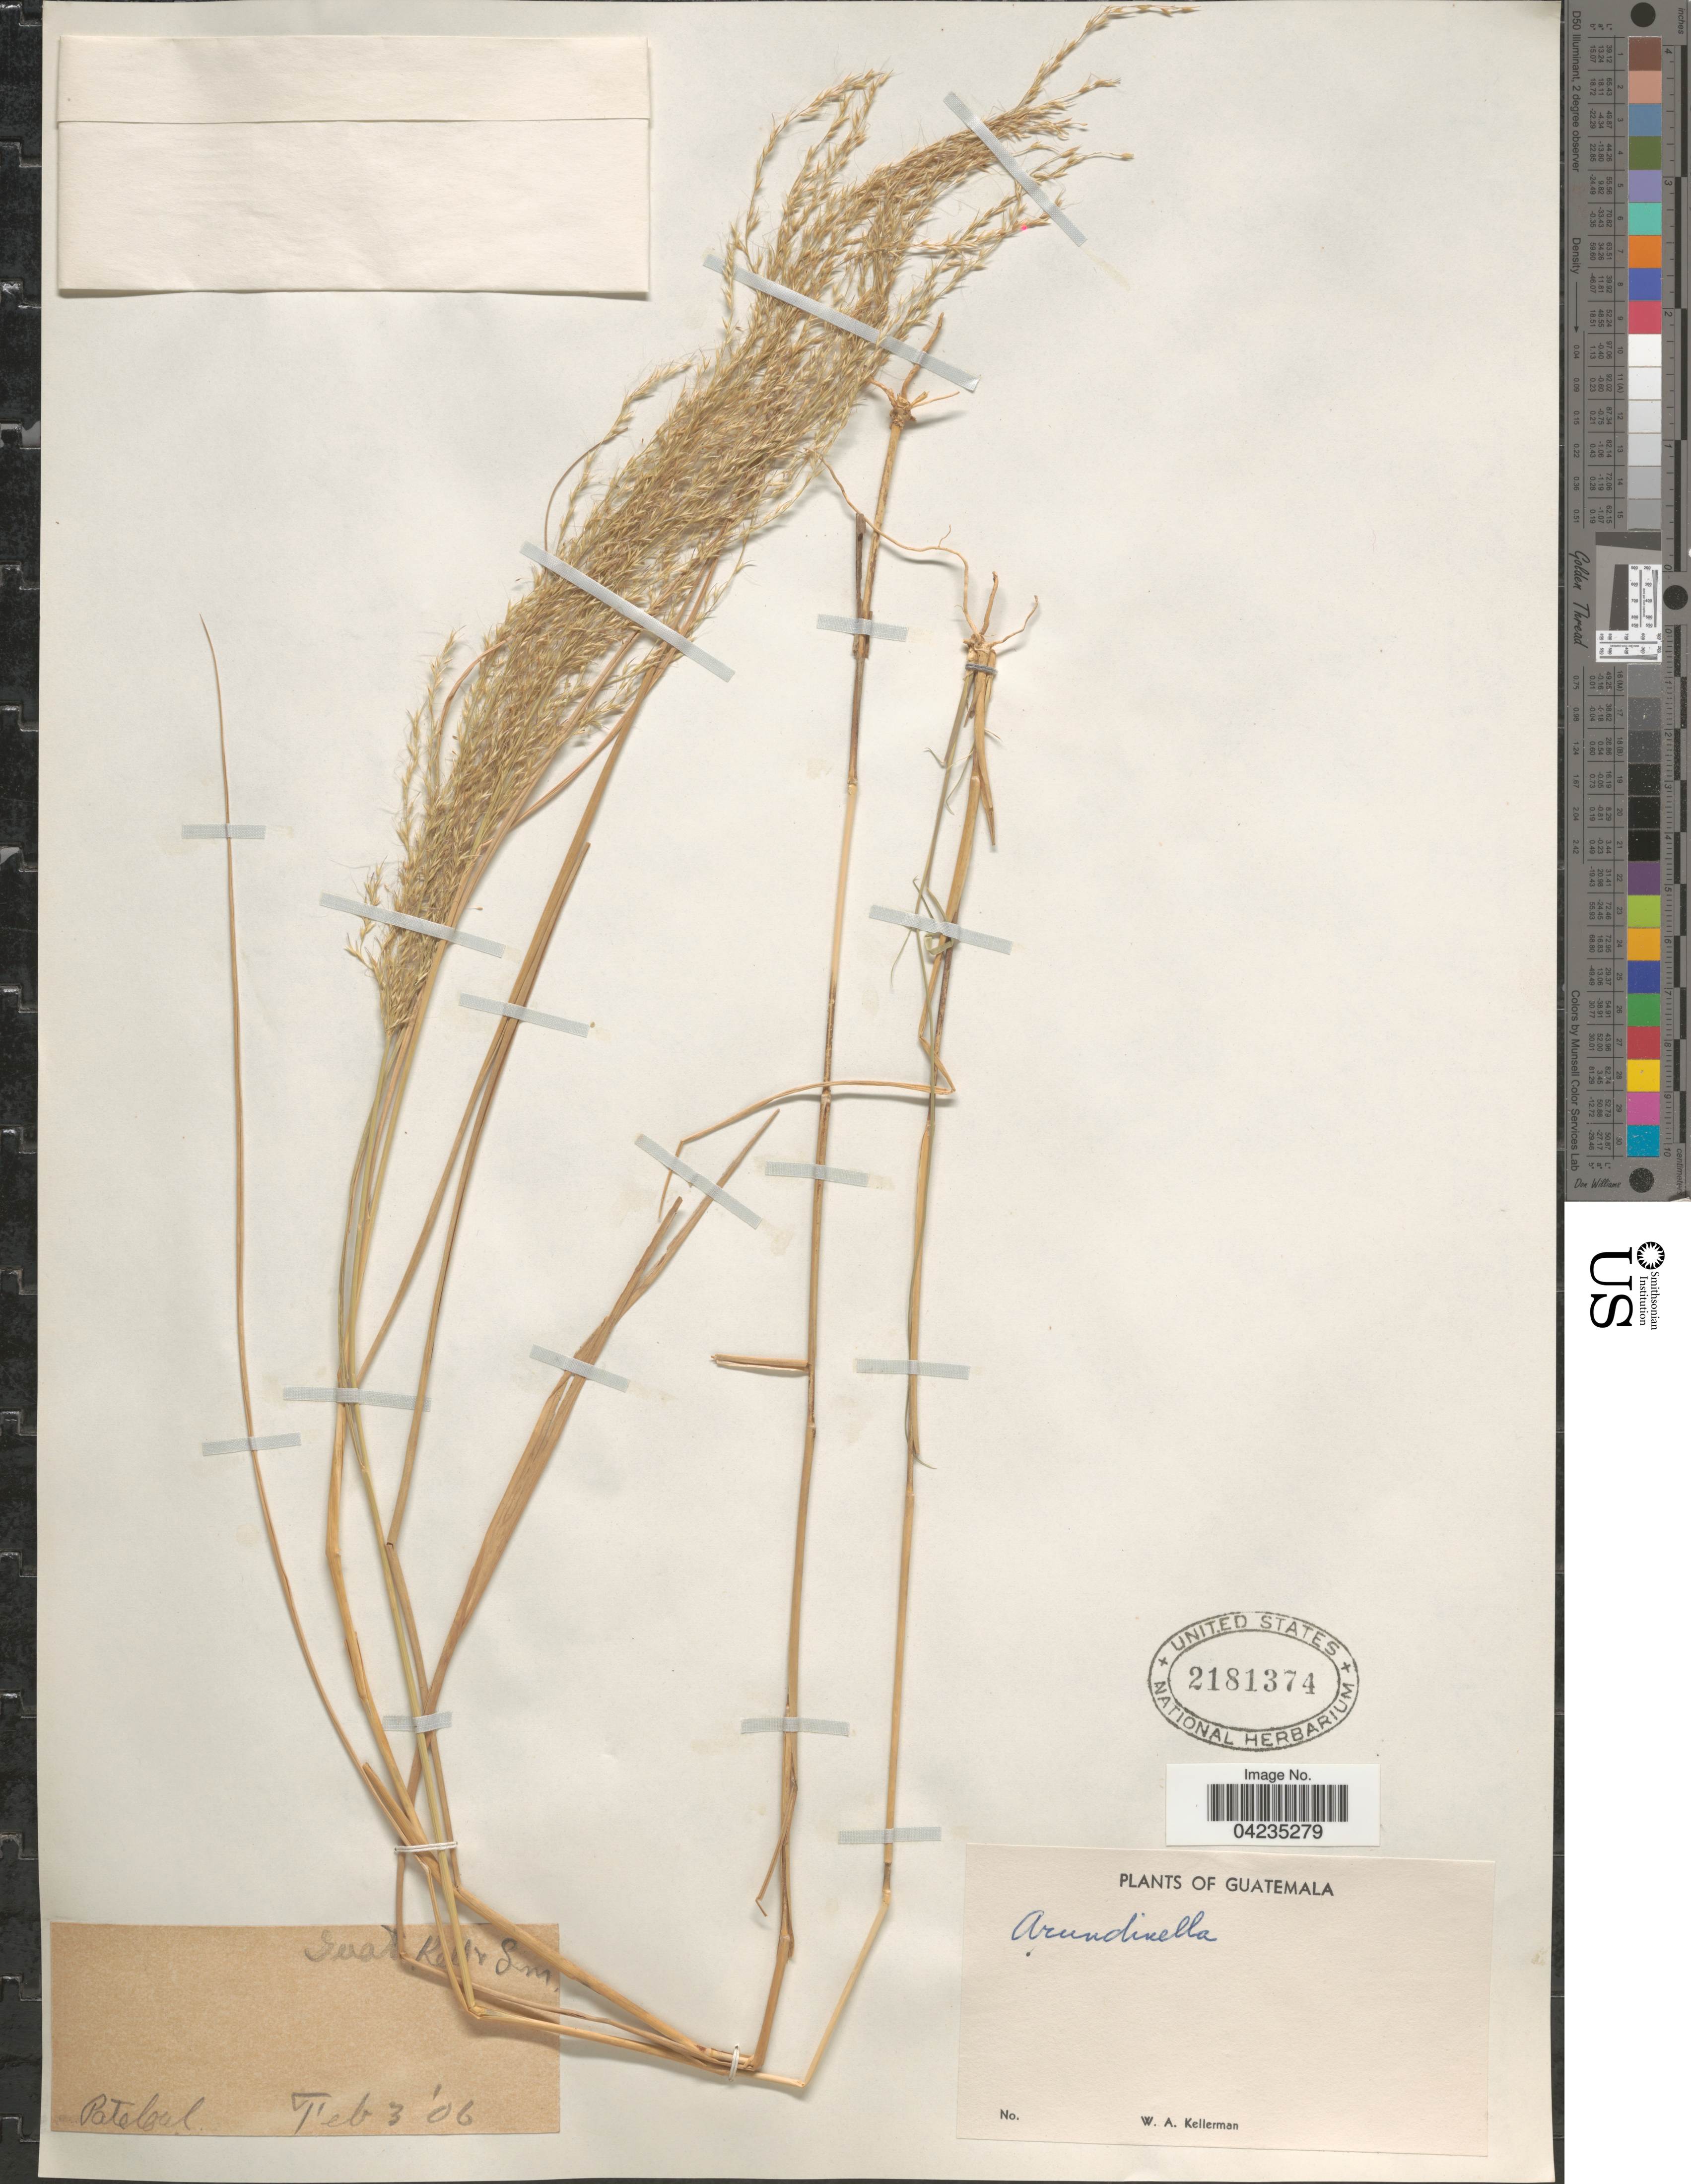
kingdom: Plantae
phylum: Tracheophyta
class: Liliopsida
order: Poales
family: Poaceae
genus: Arundinella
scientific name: Arundinella sp.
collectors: W. Kellerman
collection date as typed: Transcribed d/m/y: 3/2/6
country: Guatemala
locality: Patabal.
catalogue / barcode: US 2181374